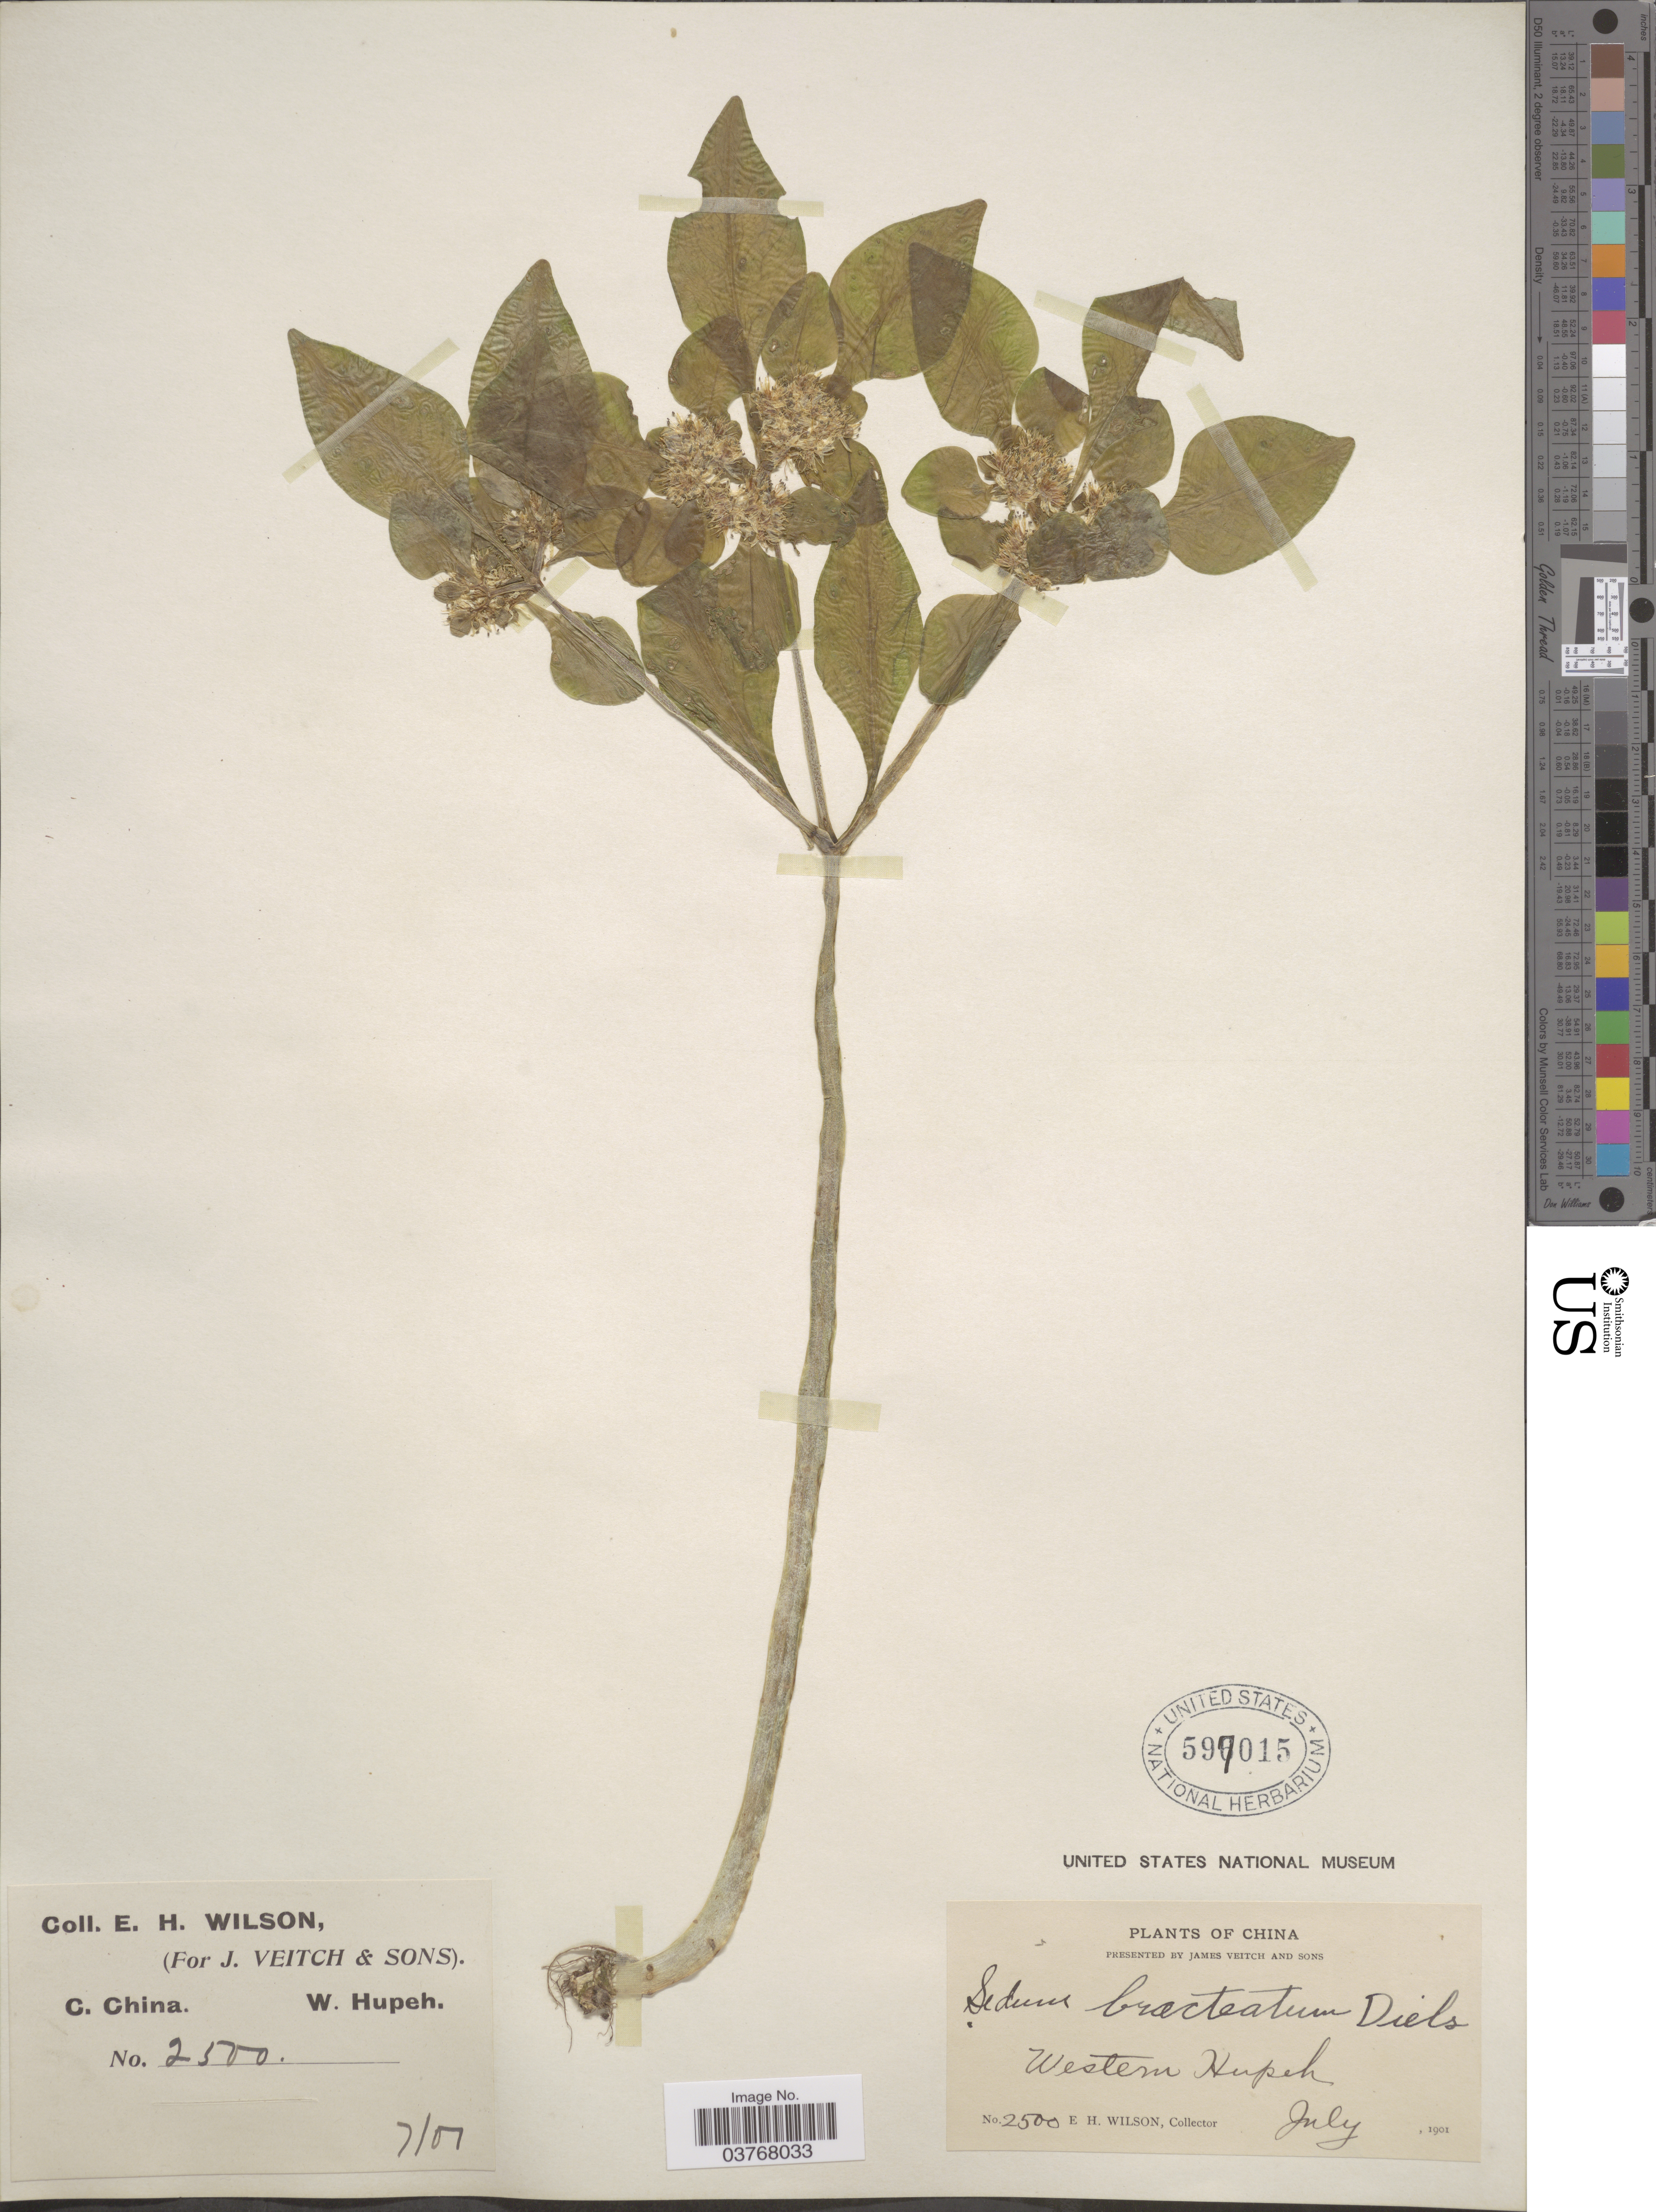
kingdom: Plantae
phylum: Tracheophyta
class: Magnoliopsida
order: Saxifragales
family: Crassulaceae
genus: Sedum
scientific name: Sedum bracteatum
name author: Diels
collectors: E. Wilson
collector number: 2500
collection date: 1901-07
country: China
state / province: Hubei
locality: C. China. Western Hupeh.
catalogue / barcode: US 597015